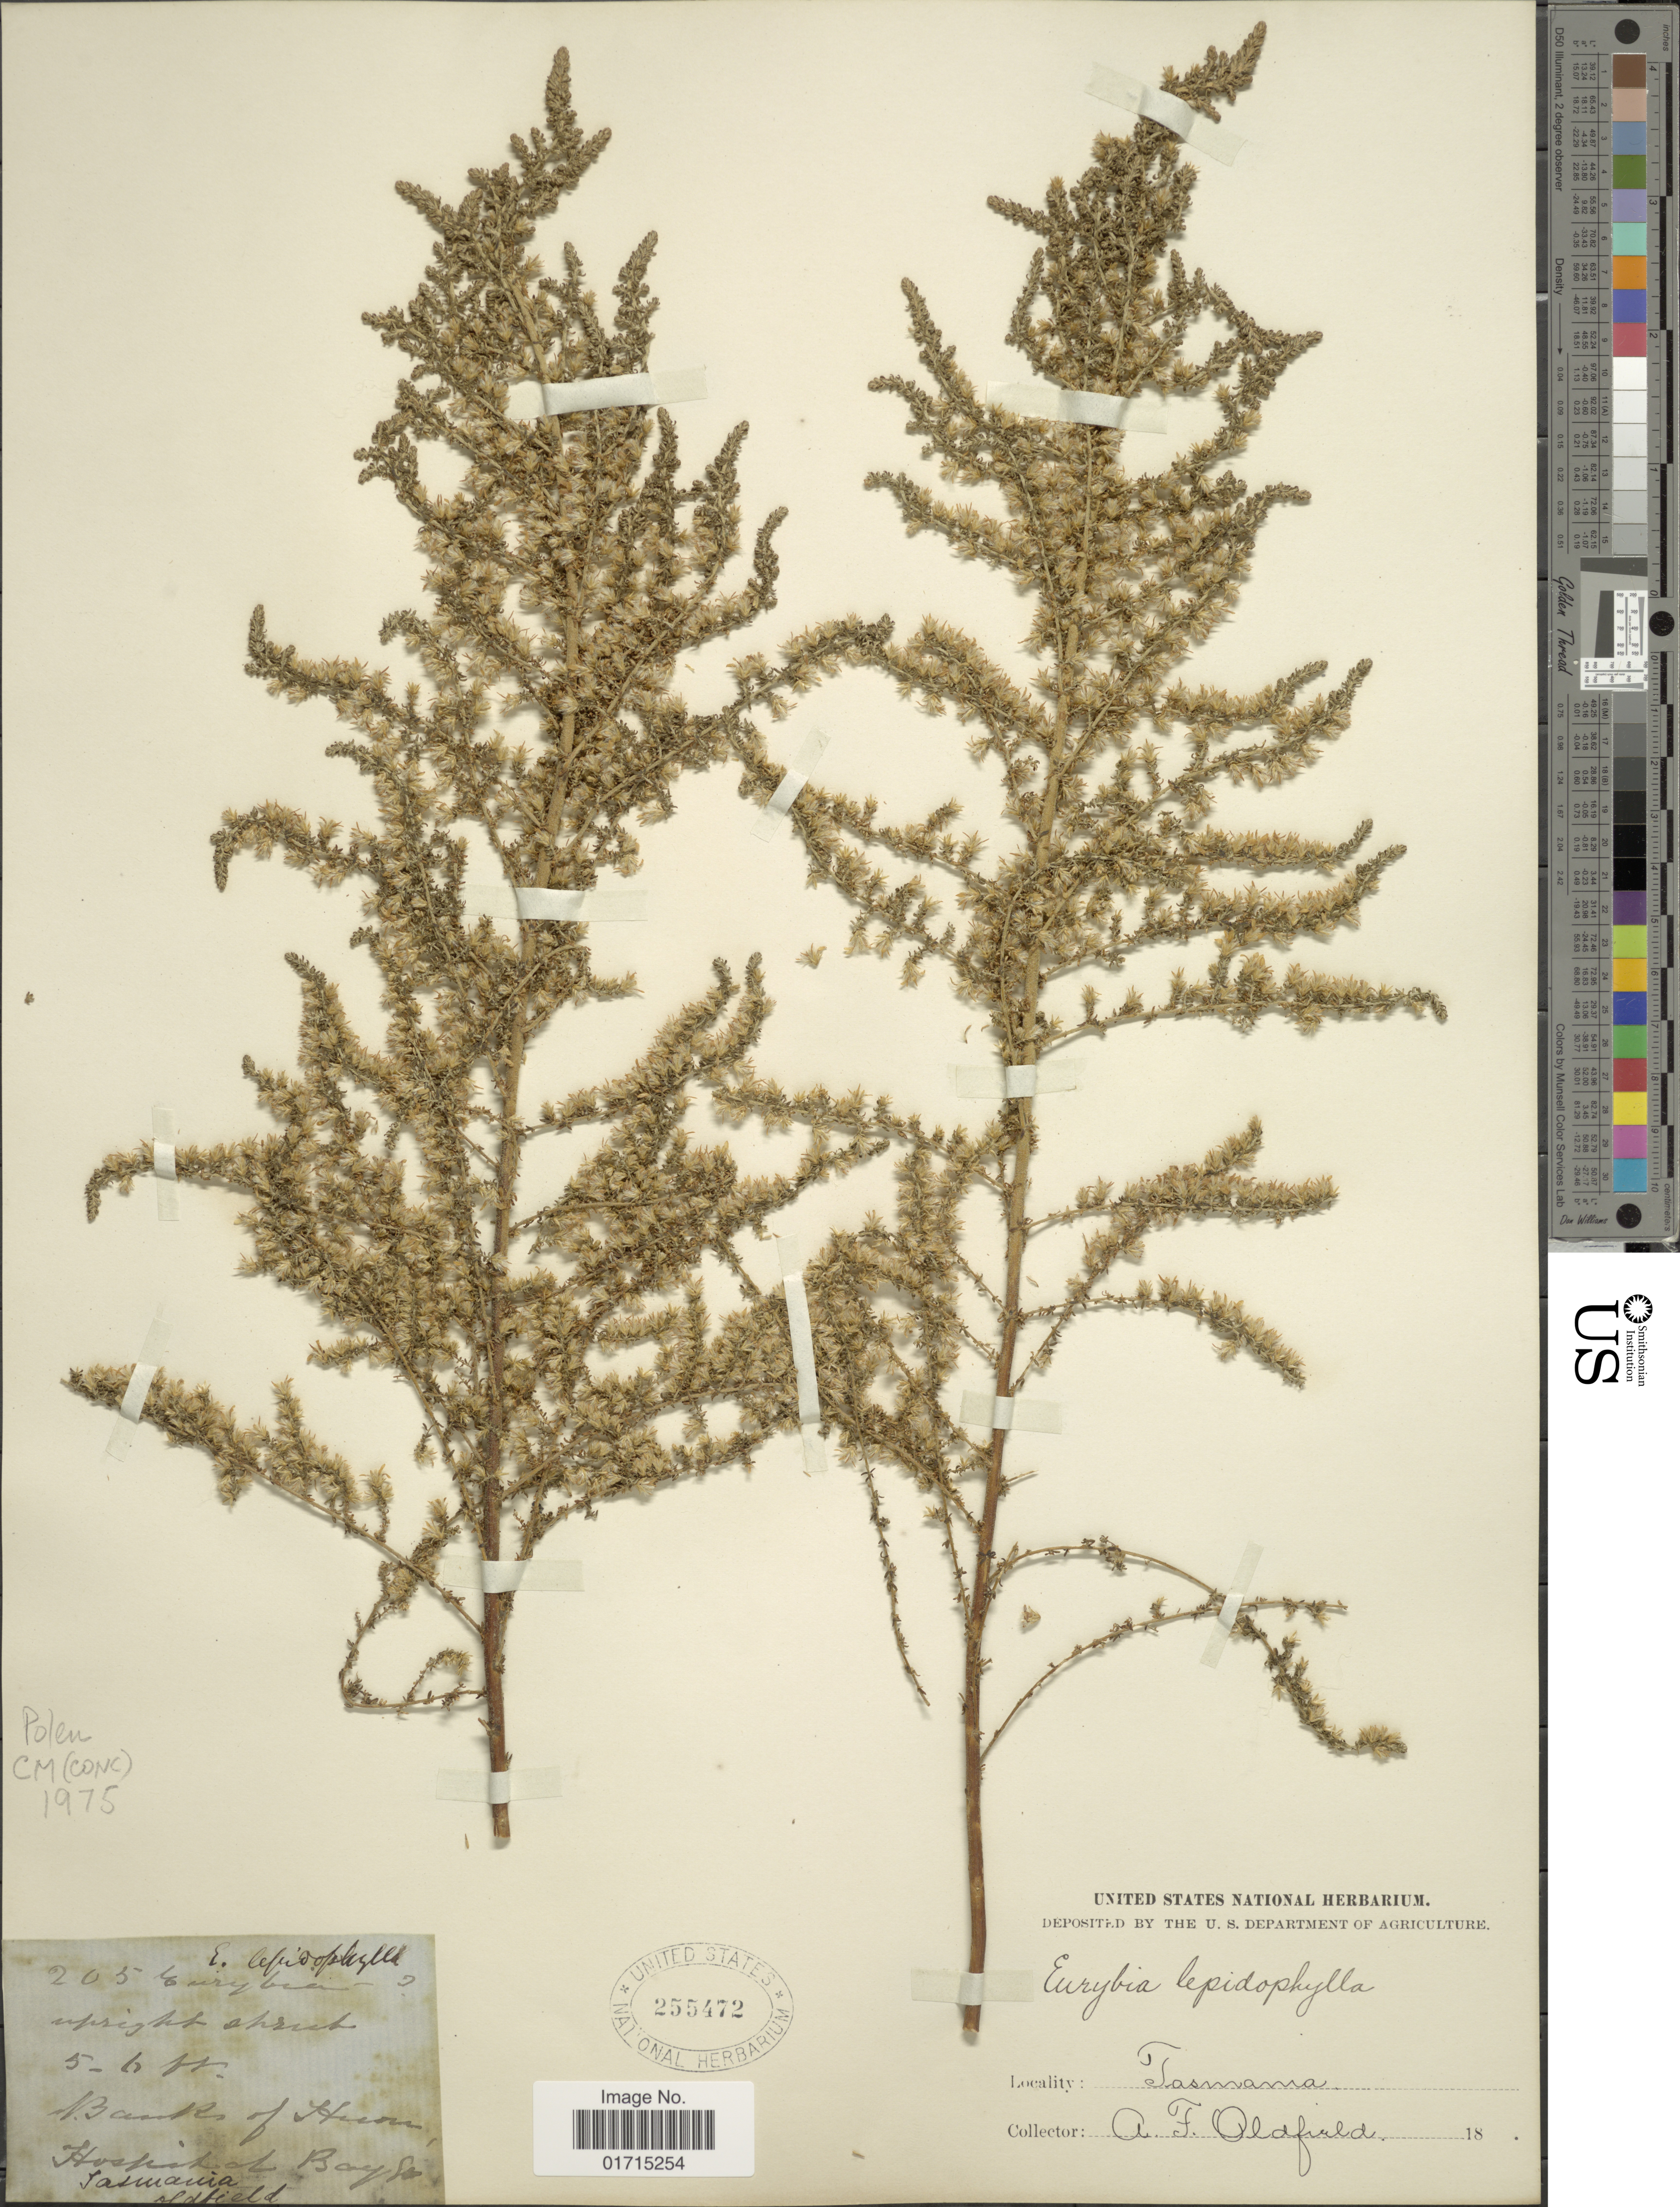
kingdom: Plantae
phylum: Tracheophyta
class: Magnoliopsida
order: Asterales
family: Asteraceae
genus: Olearia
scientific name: Olearia lepidophylla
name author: (Pers.) Benth.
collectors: A. Oldfield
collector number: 205?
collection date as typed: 18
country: Australia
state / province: Tasmania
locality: Banks of Huon. Hospital Bay.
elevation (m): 2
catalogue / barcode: US 255472